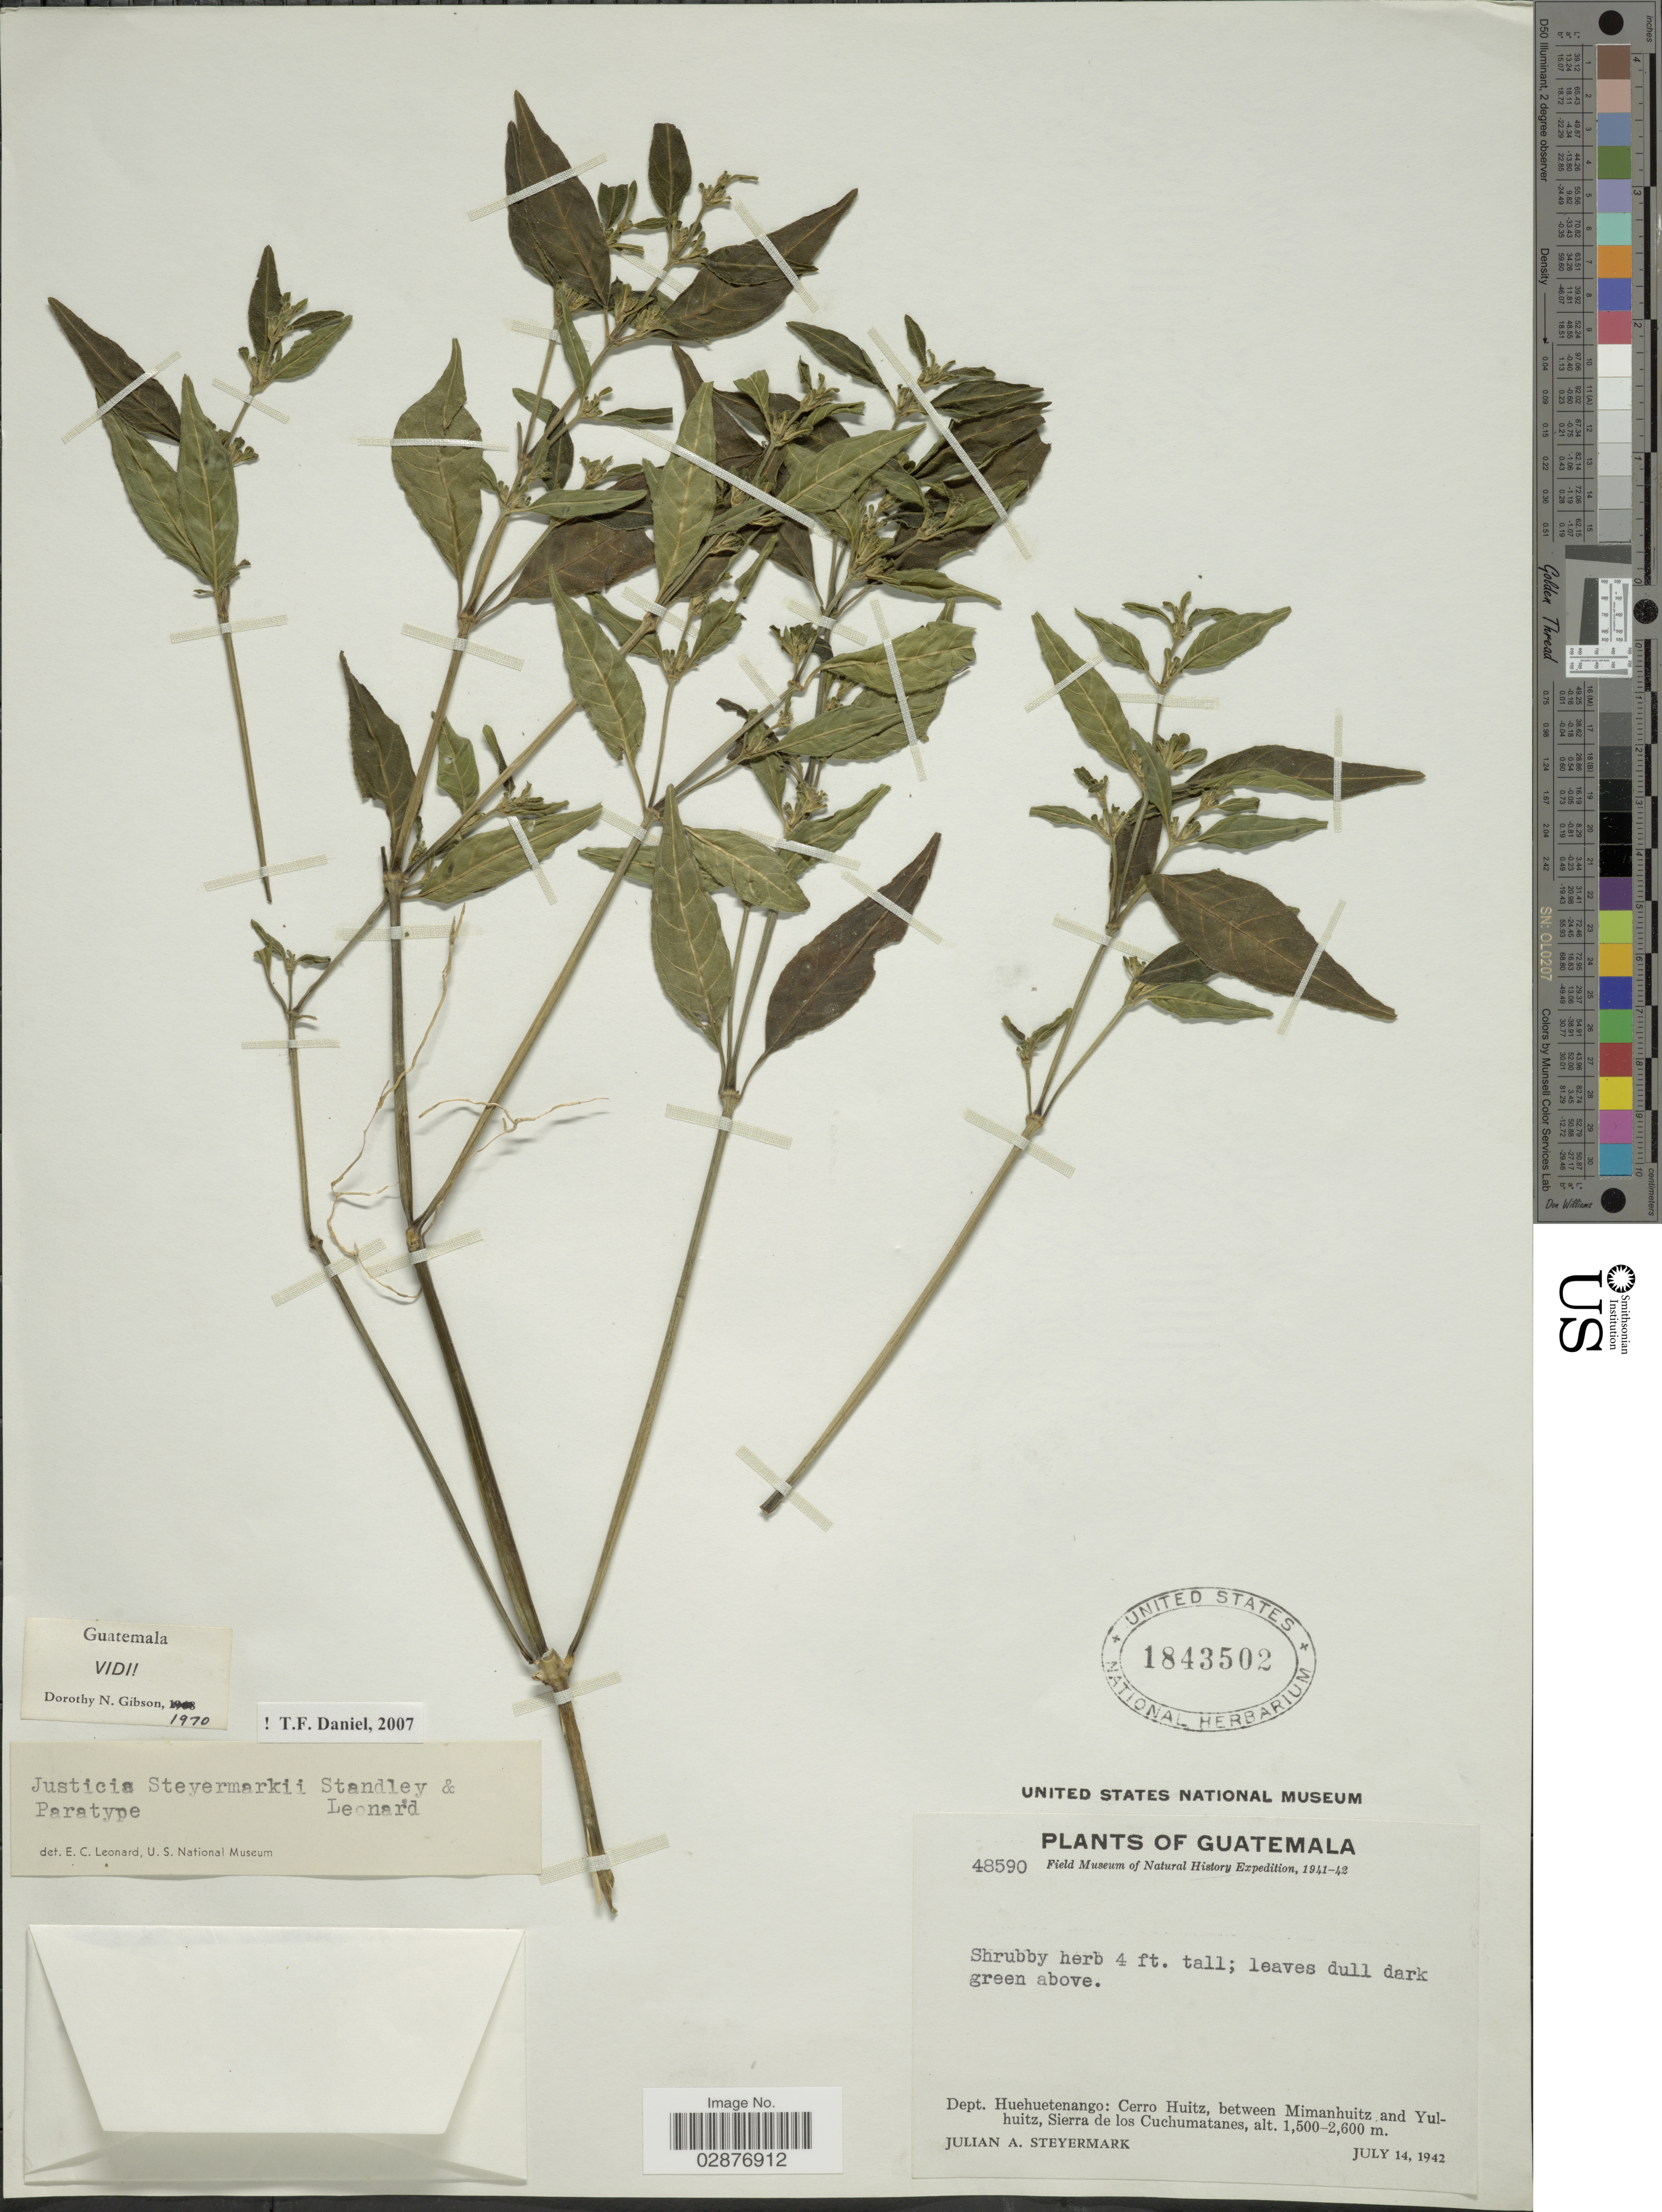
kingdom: Plantae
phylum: Tracheophyta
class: Magnoliopsida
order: Lamiales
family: Acanthaceae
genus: Justicia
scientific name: Justicia steyermarkii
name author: Standl. & Leonard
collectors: J. Steyermark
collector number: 48590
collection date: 1942-07-14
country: Guatemala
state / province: Huehuetenango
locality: Dept. Huehuetenango: Cerro Huitz, between Mimanhuitz and Yulhuitz, Sierra de los Cuchumatanes.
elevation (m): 1500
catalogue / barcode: US 1843502